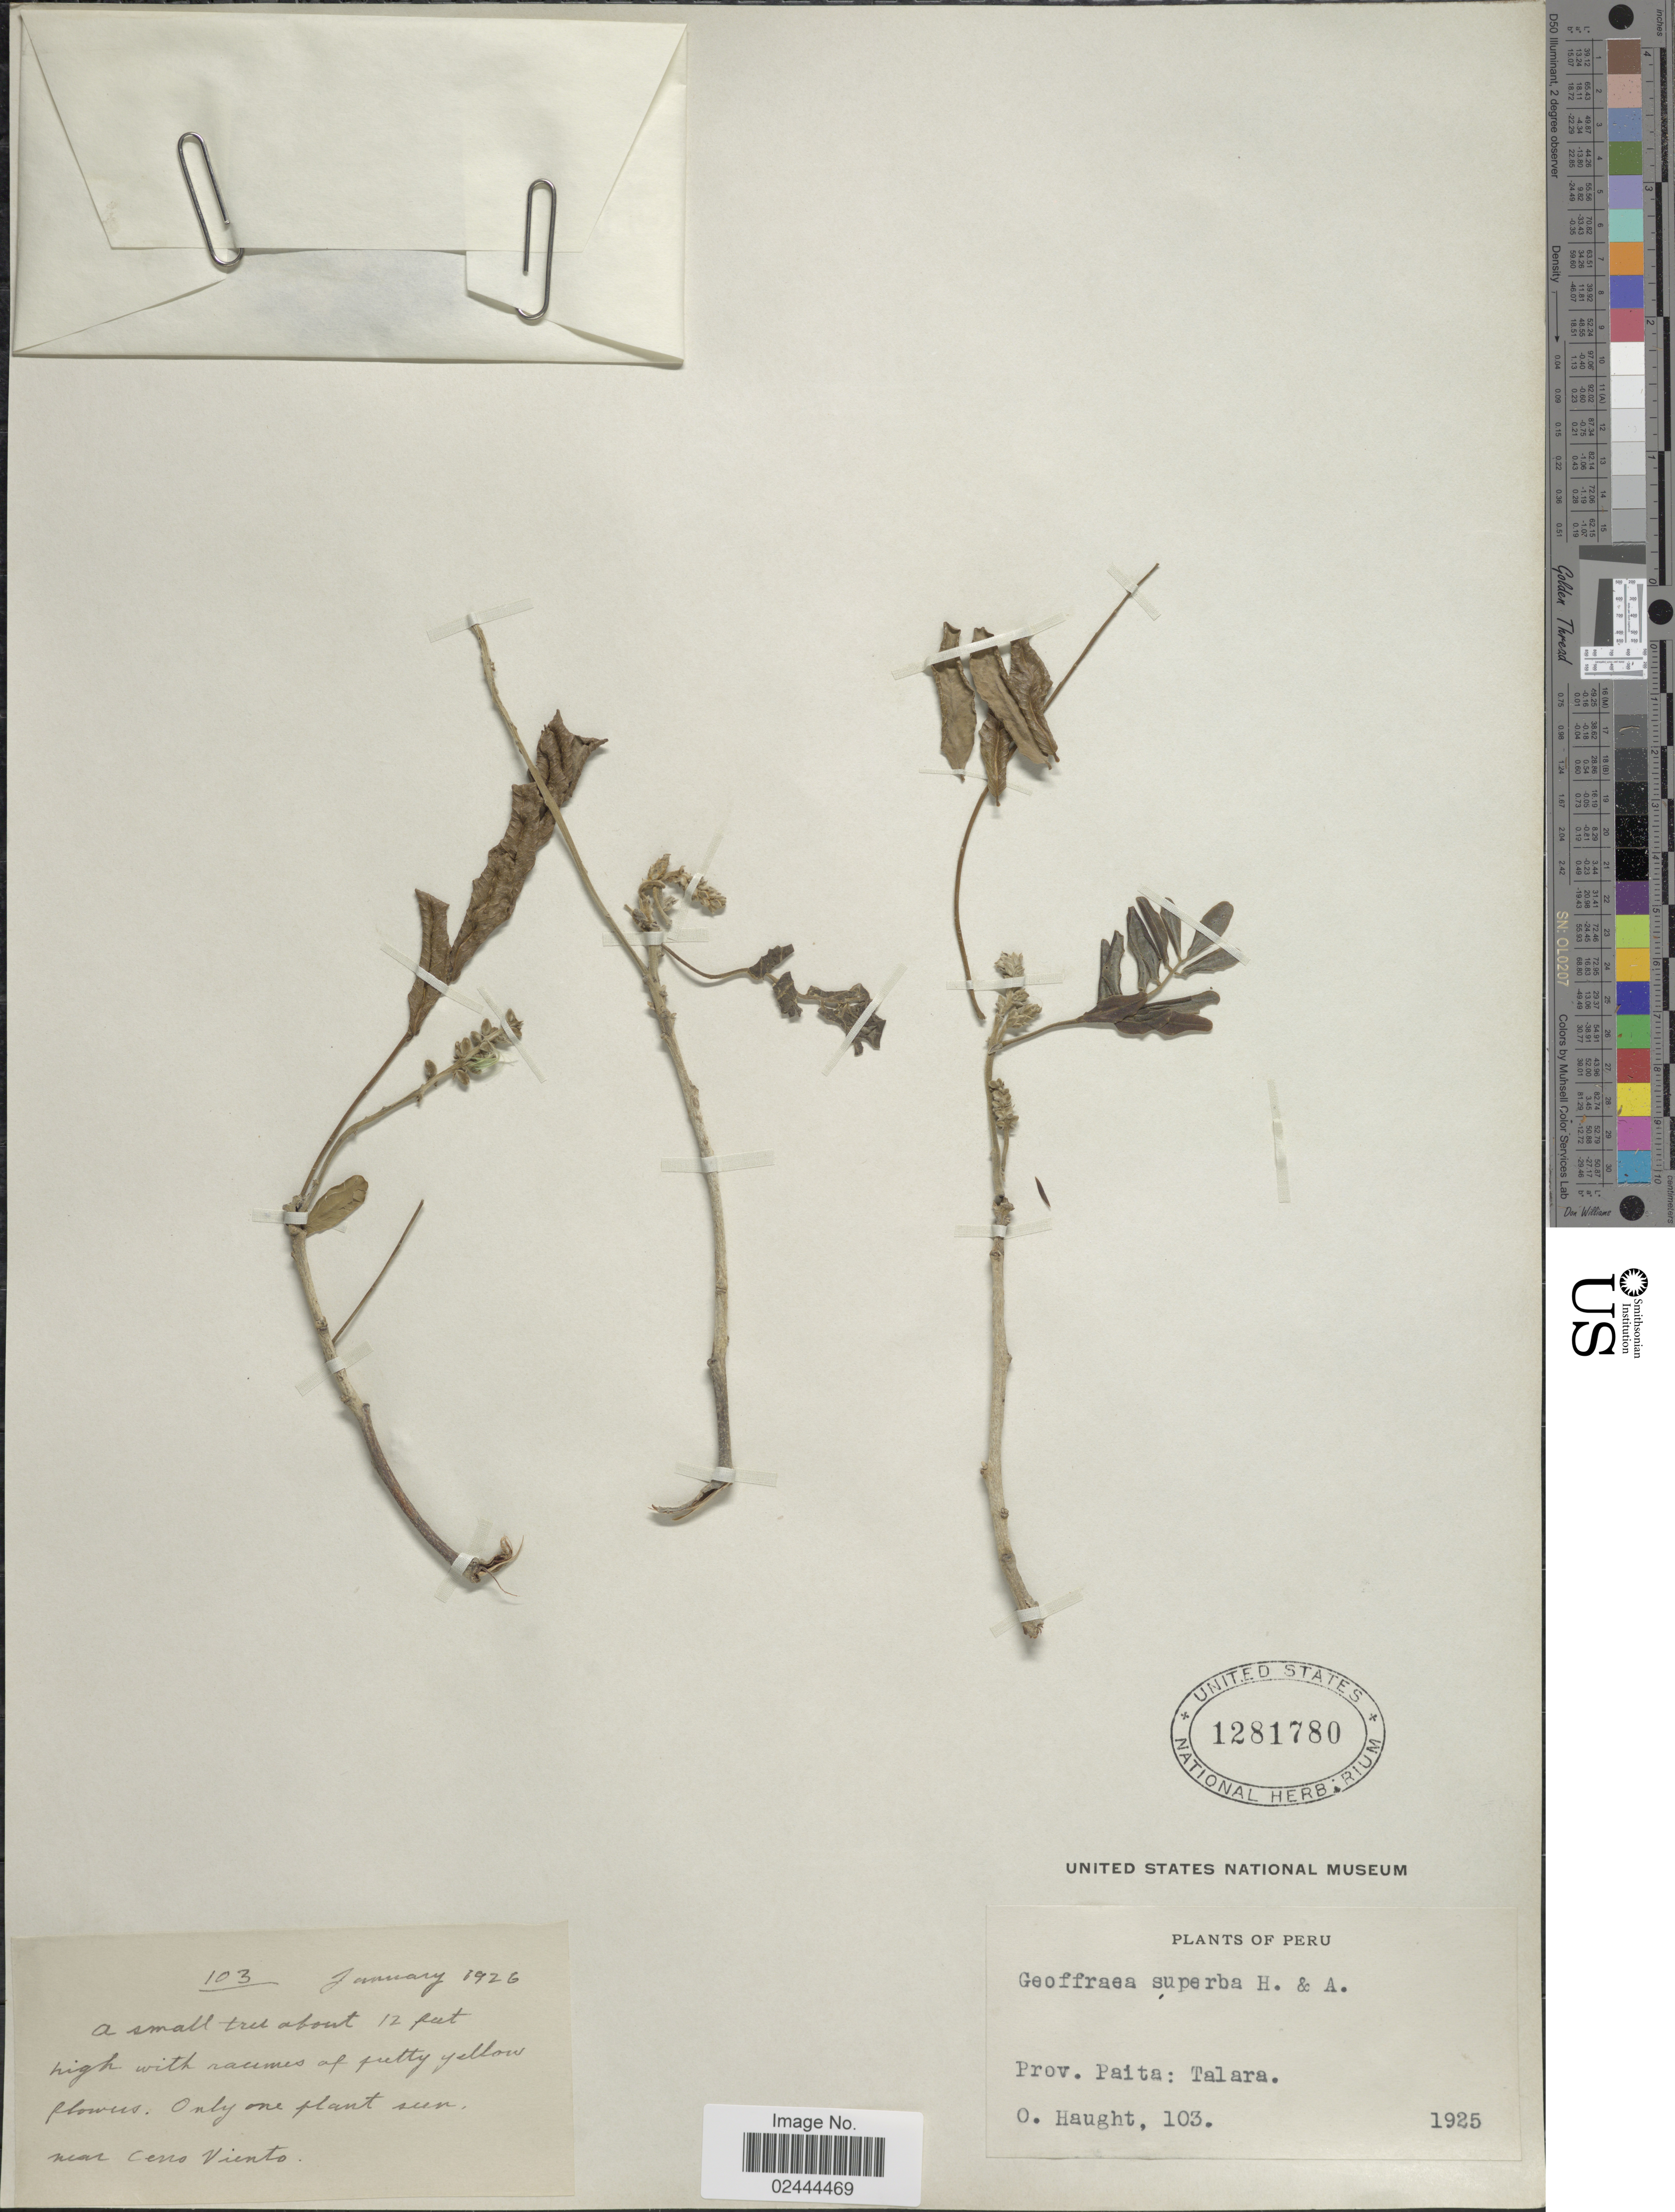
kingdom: Plantae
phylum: Tracheophyta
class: Magnoliopsida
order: Fabales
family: Fabaceae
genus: Geoffroea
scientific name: Geoffroea spinosa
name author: Jacq.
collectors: O. Haught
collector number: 103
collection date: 1925/1926-01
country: Peru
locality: Prov. Paita, Talara, near Cerro Viento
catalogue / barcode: US 1281780